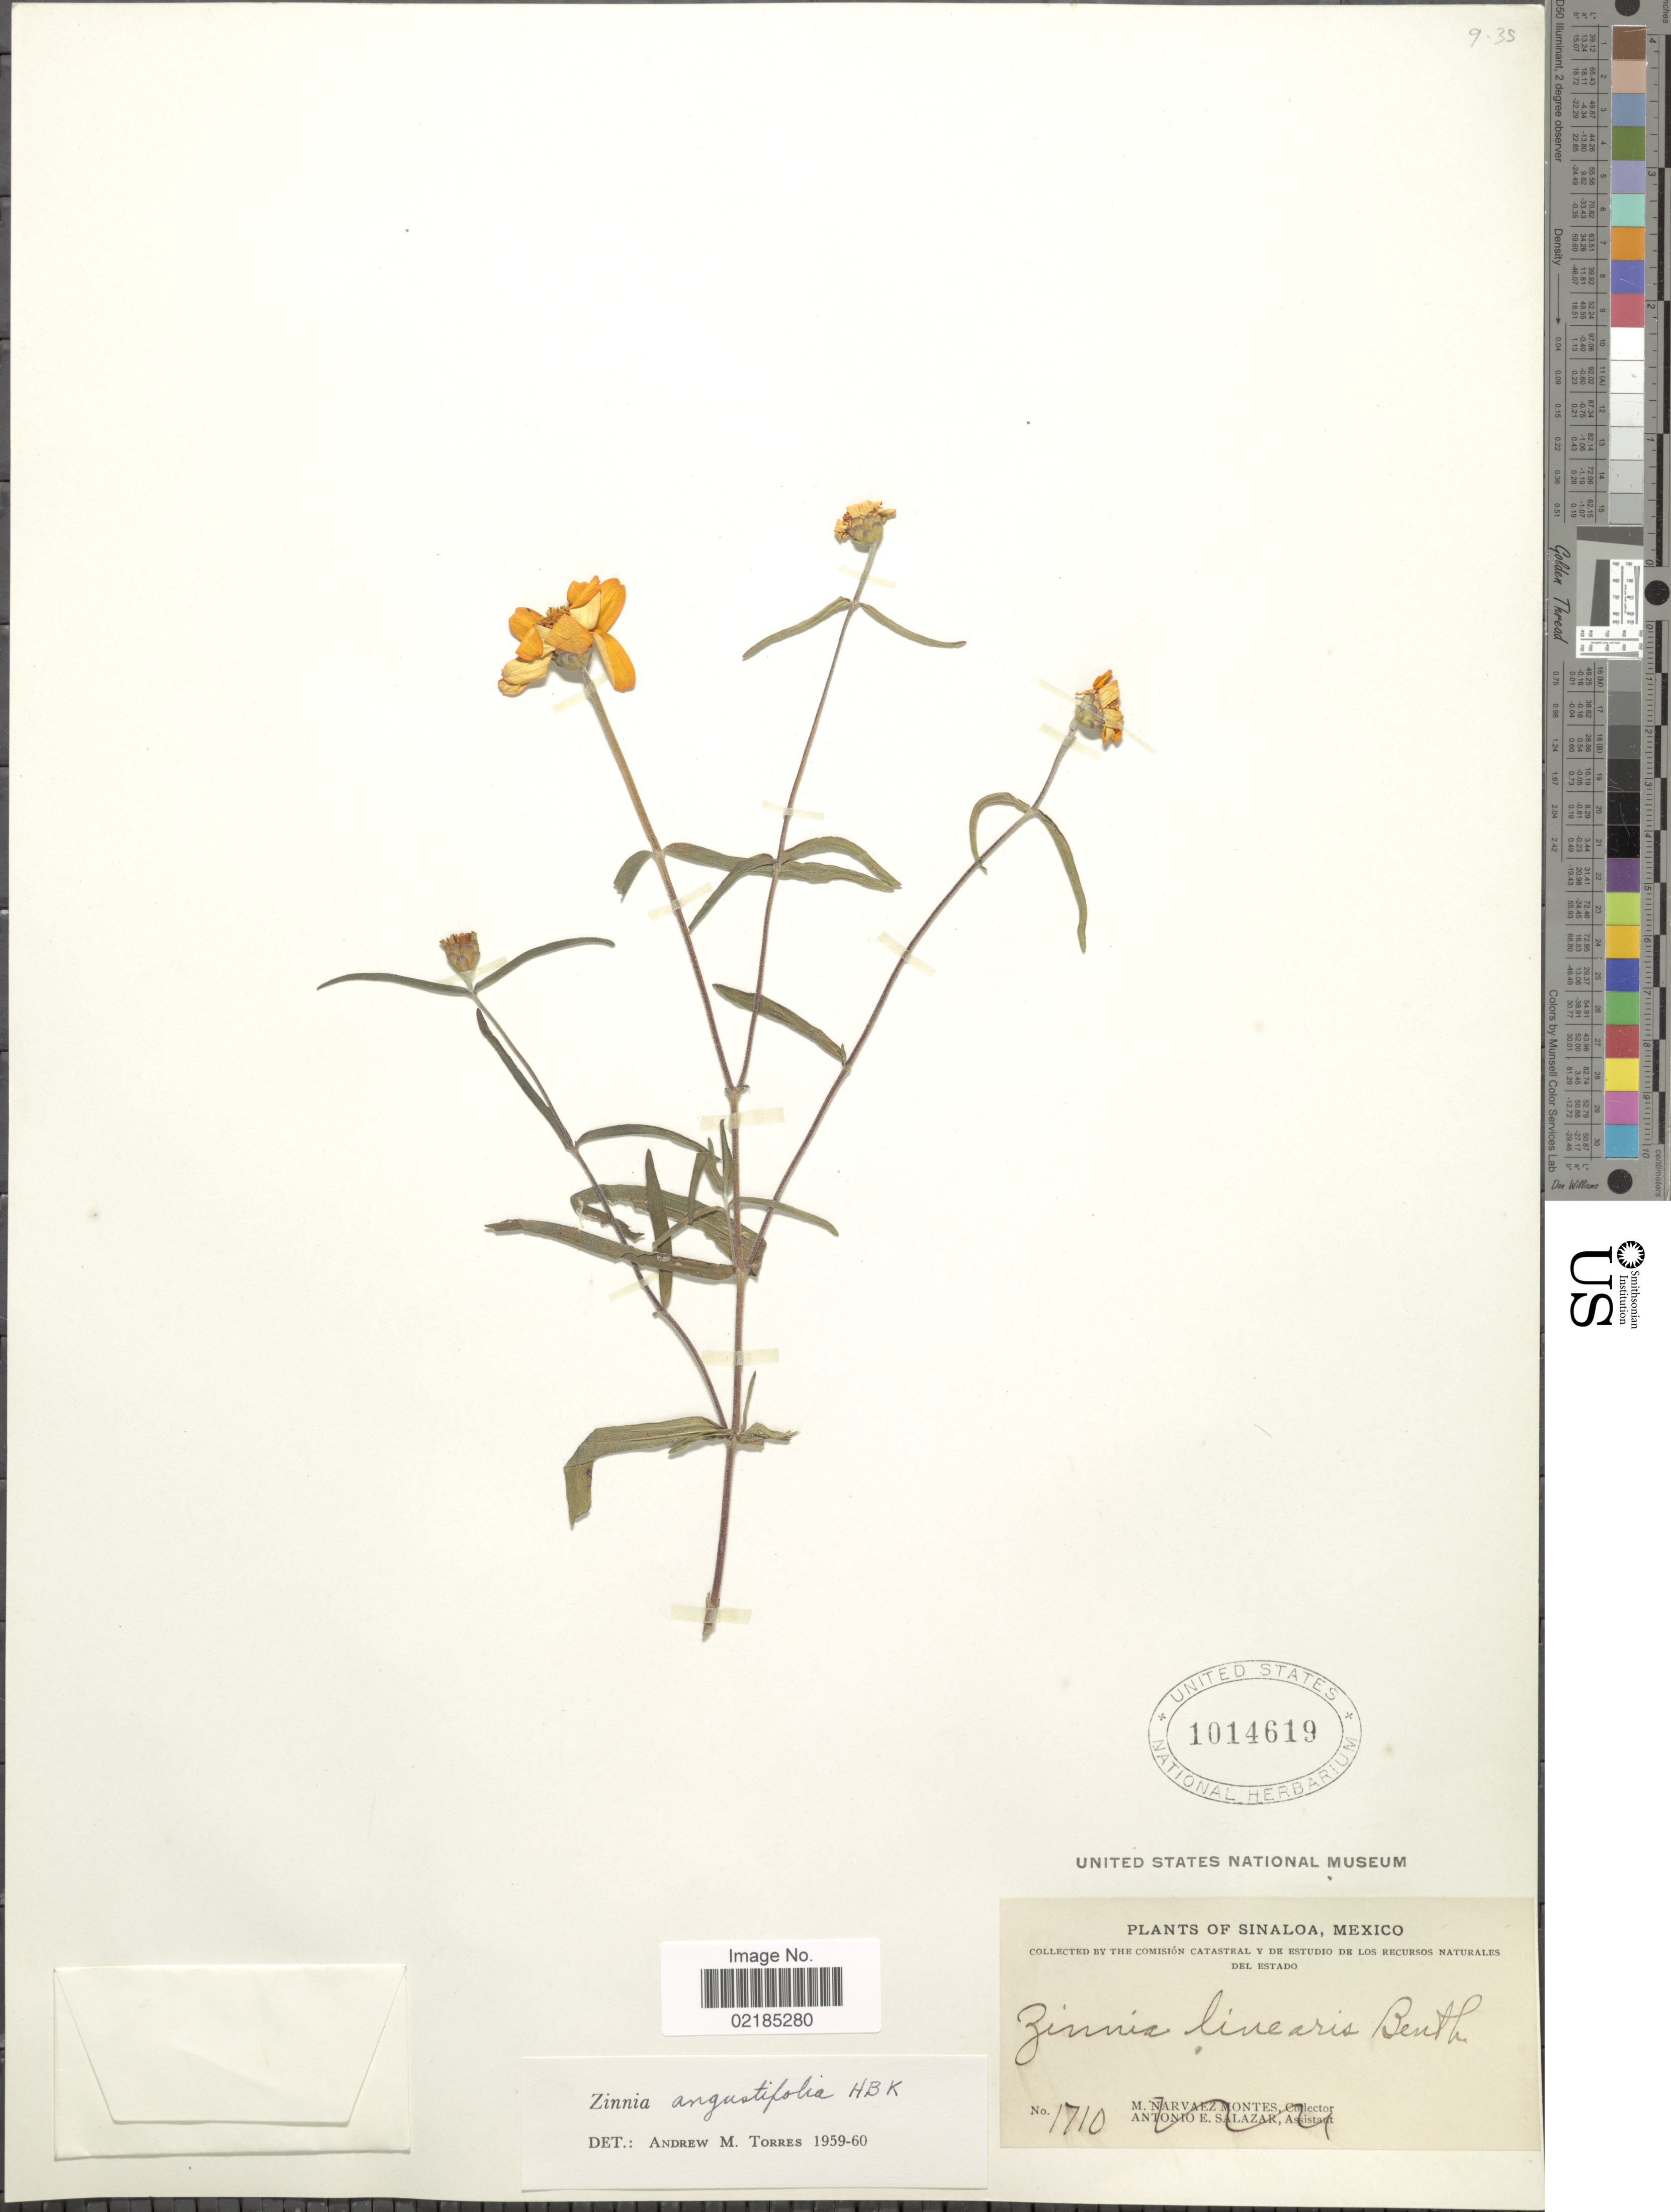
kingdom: Plantae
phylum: Tracheophyta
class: Magnoliopsida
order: Asterales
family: Asteraceae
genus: Zinnia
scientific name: Zinnia angustifolia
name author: Kunth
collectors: Comisión Catastral & Instituto Nacional de Los Recursos Naturales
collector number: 1710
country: Mexico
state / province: Sinaloa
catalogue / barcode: US 1014619